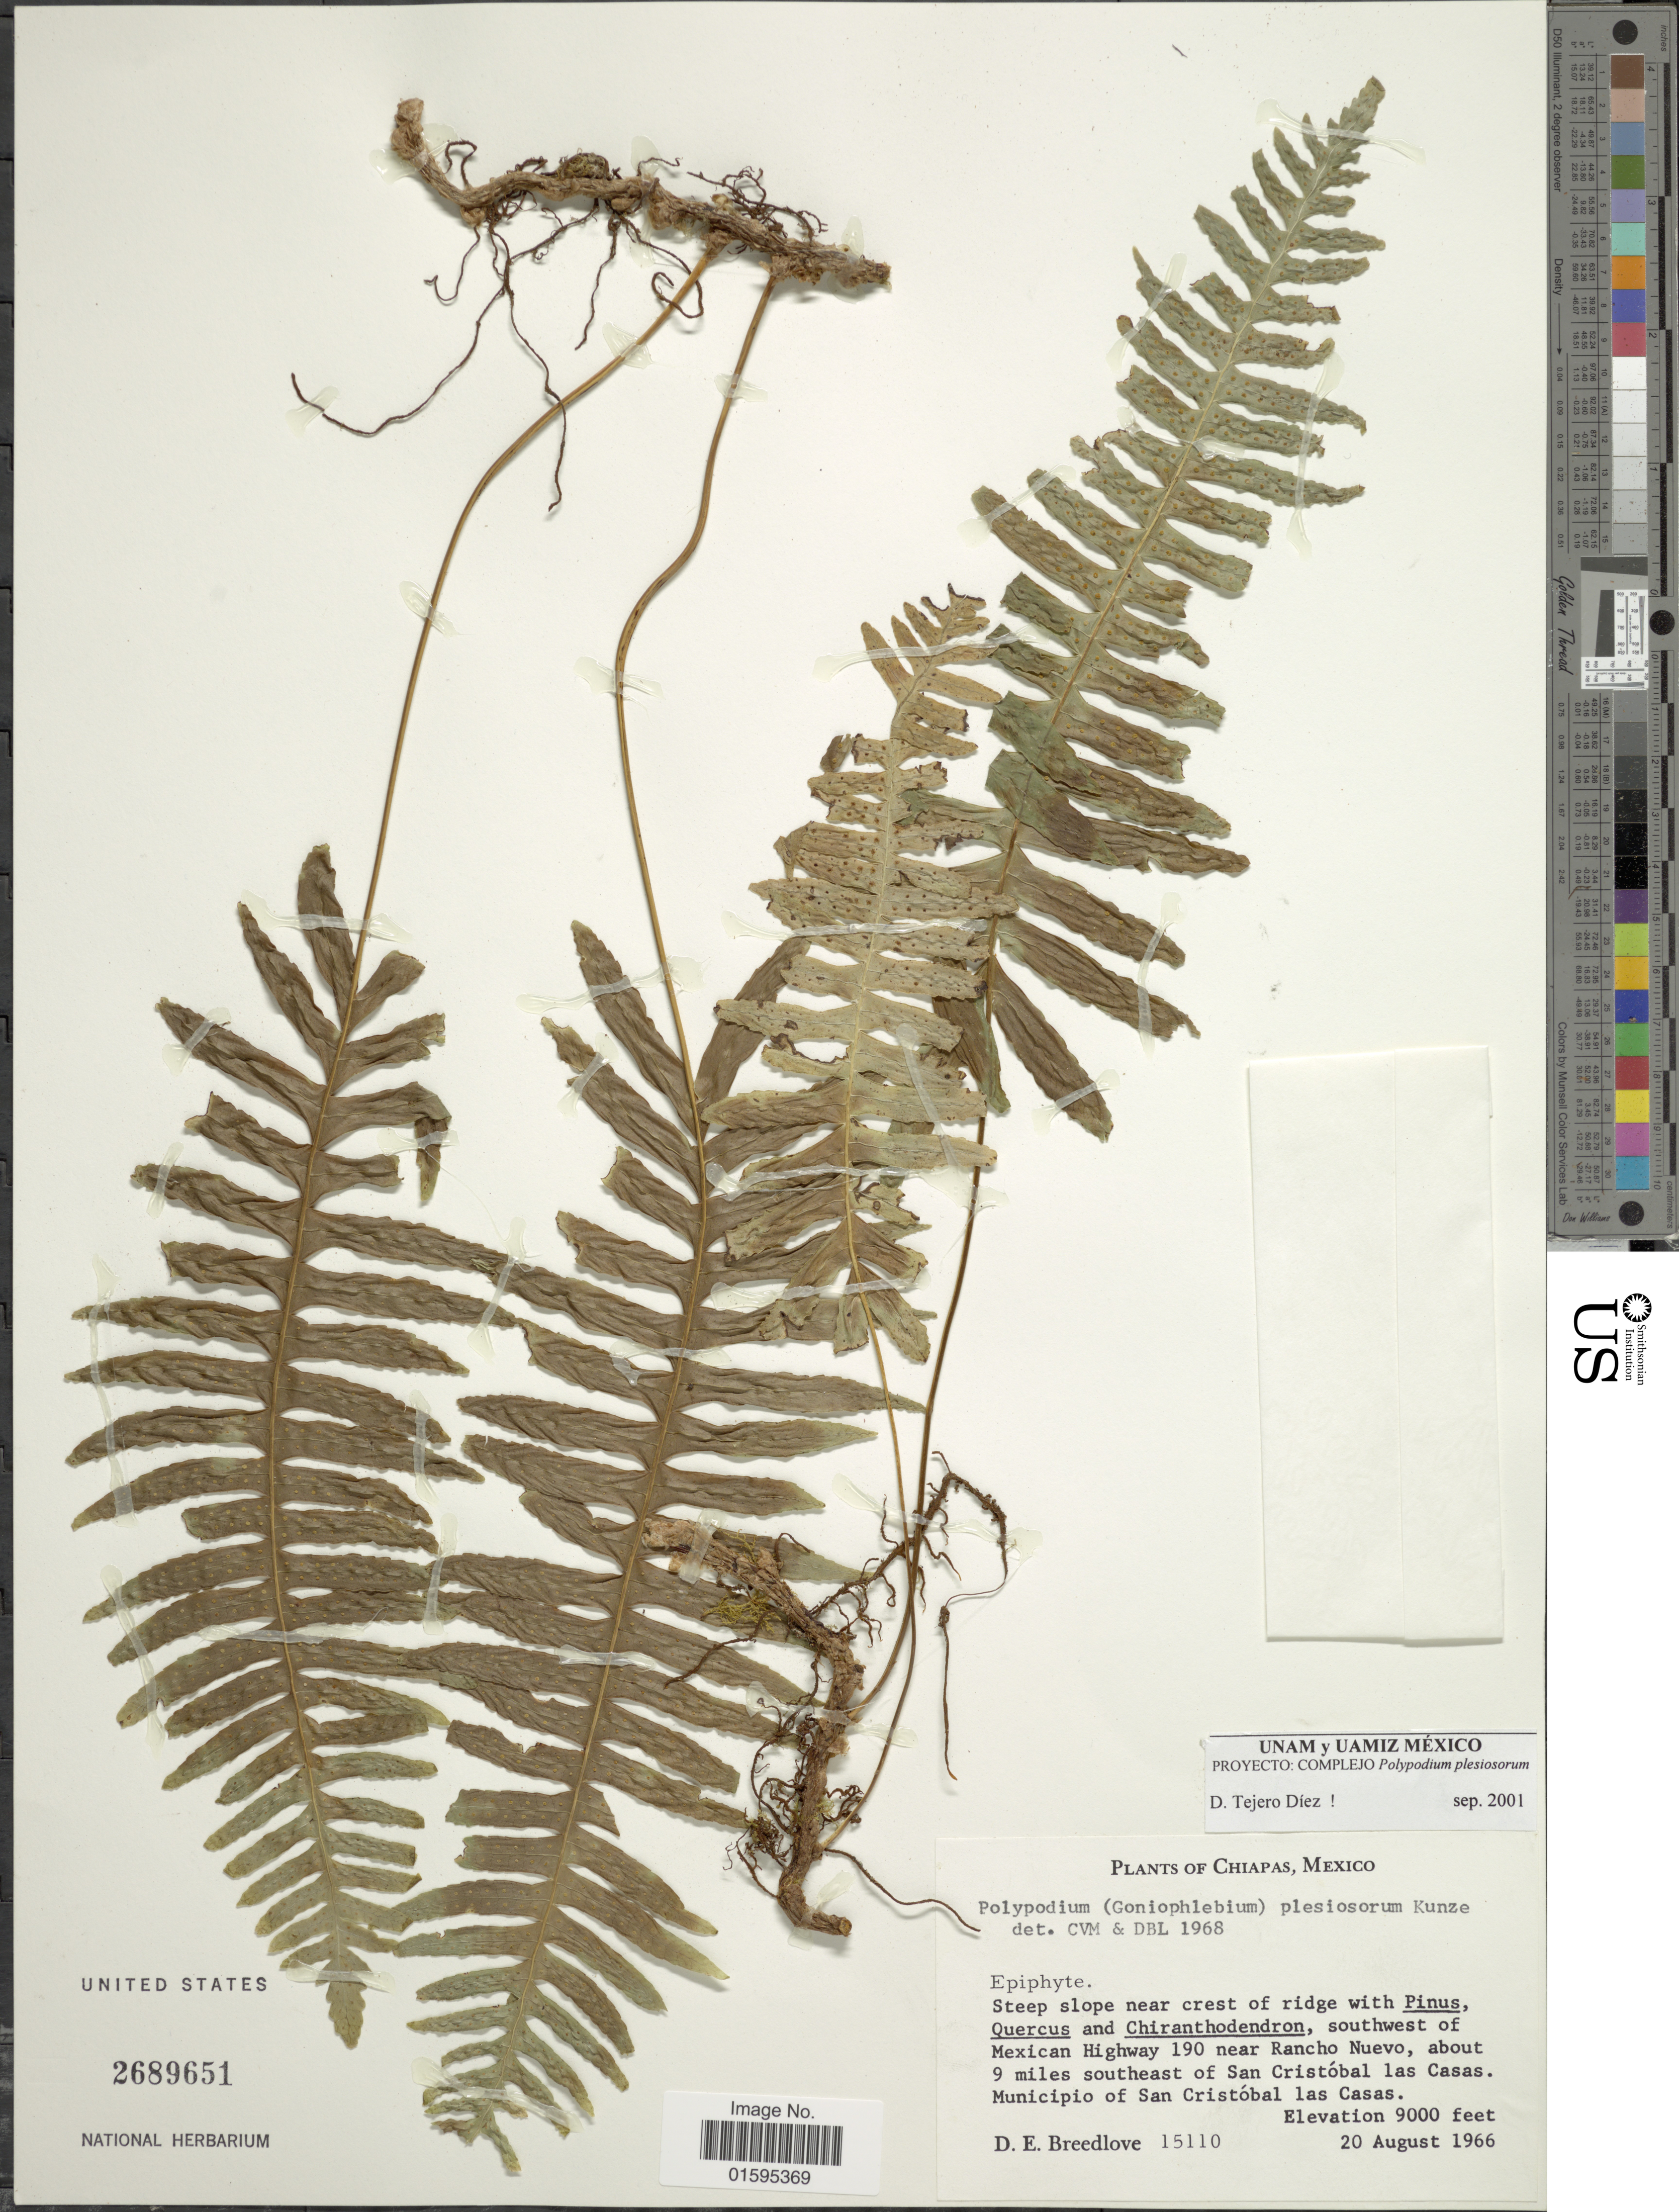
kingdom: Plantae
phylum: Tracheophyta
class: Polypodiopsida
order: Polypodiales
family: Polypodiaceae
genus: Polypodium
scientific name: Polypodium plesiosorum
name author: Kunze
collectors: D. E. Breedlove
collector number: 15110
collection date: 1966-08-20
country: Mexico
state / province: Chiapas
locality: Southwest of Mexican Highway 190 near Rancho Nuevo, about 9 miles southeast of San Cristóbal las Casas, Municipio of San Cristóbal las Casas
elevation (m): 2743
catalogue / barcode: US 2689651